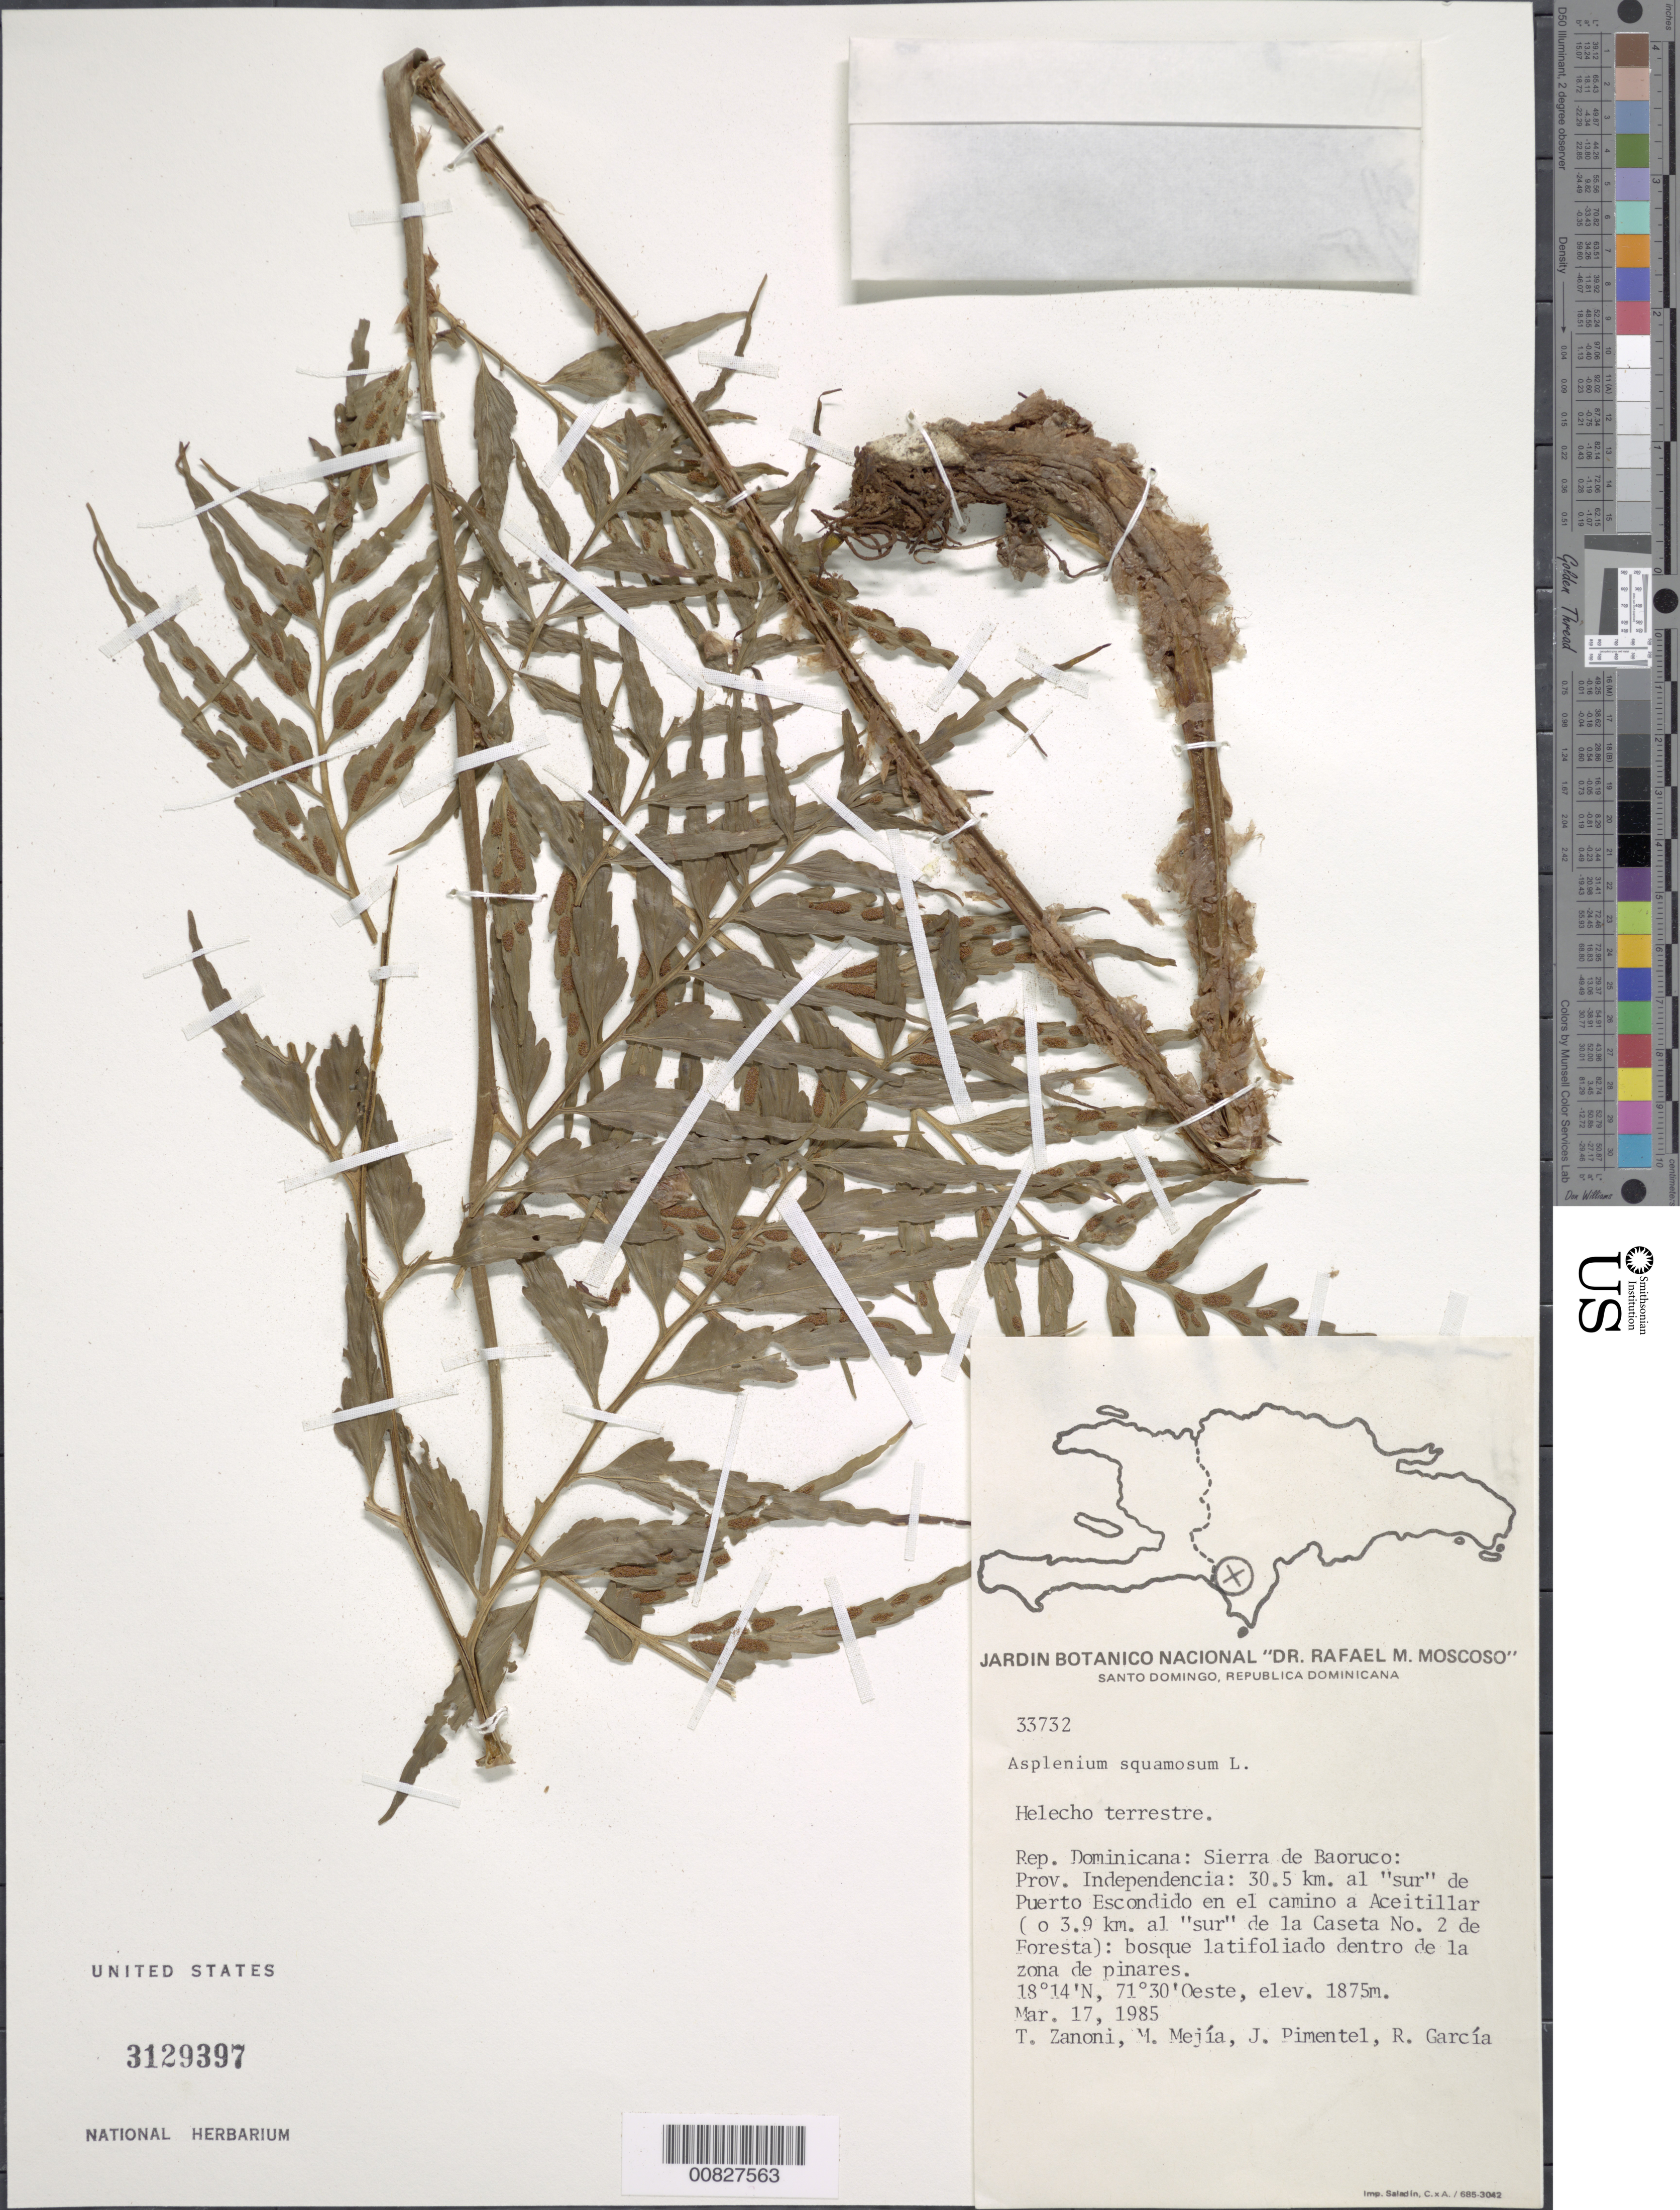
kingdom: Plantae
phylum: Tracheophyta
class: Polypodiopsida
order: Polypodiales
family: Aspleniaceae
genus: Asplenium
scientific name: Asplenium squamosum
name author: L.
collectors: T. A. Zanoni, M. Mejia, J. Pimentel & R. G. García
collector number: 33732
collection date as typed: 17 Mar 1985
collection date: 1985-03-17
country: Dominican Republic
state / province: Independencia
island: Hispaniola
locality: Sierra de Baoruco, 30.5 km "sur" de Puerto Escondido, camino a Aceitillar (o 3.9 km "sur" de la Caseta No. 2 de Foresta)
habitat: bosque latifoliado dentro de la zona de pinares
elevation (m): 1875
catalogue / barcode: US 3129397